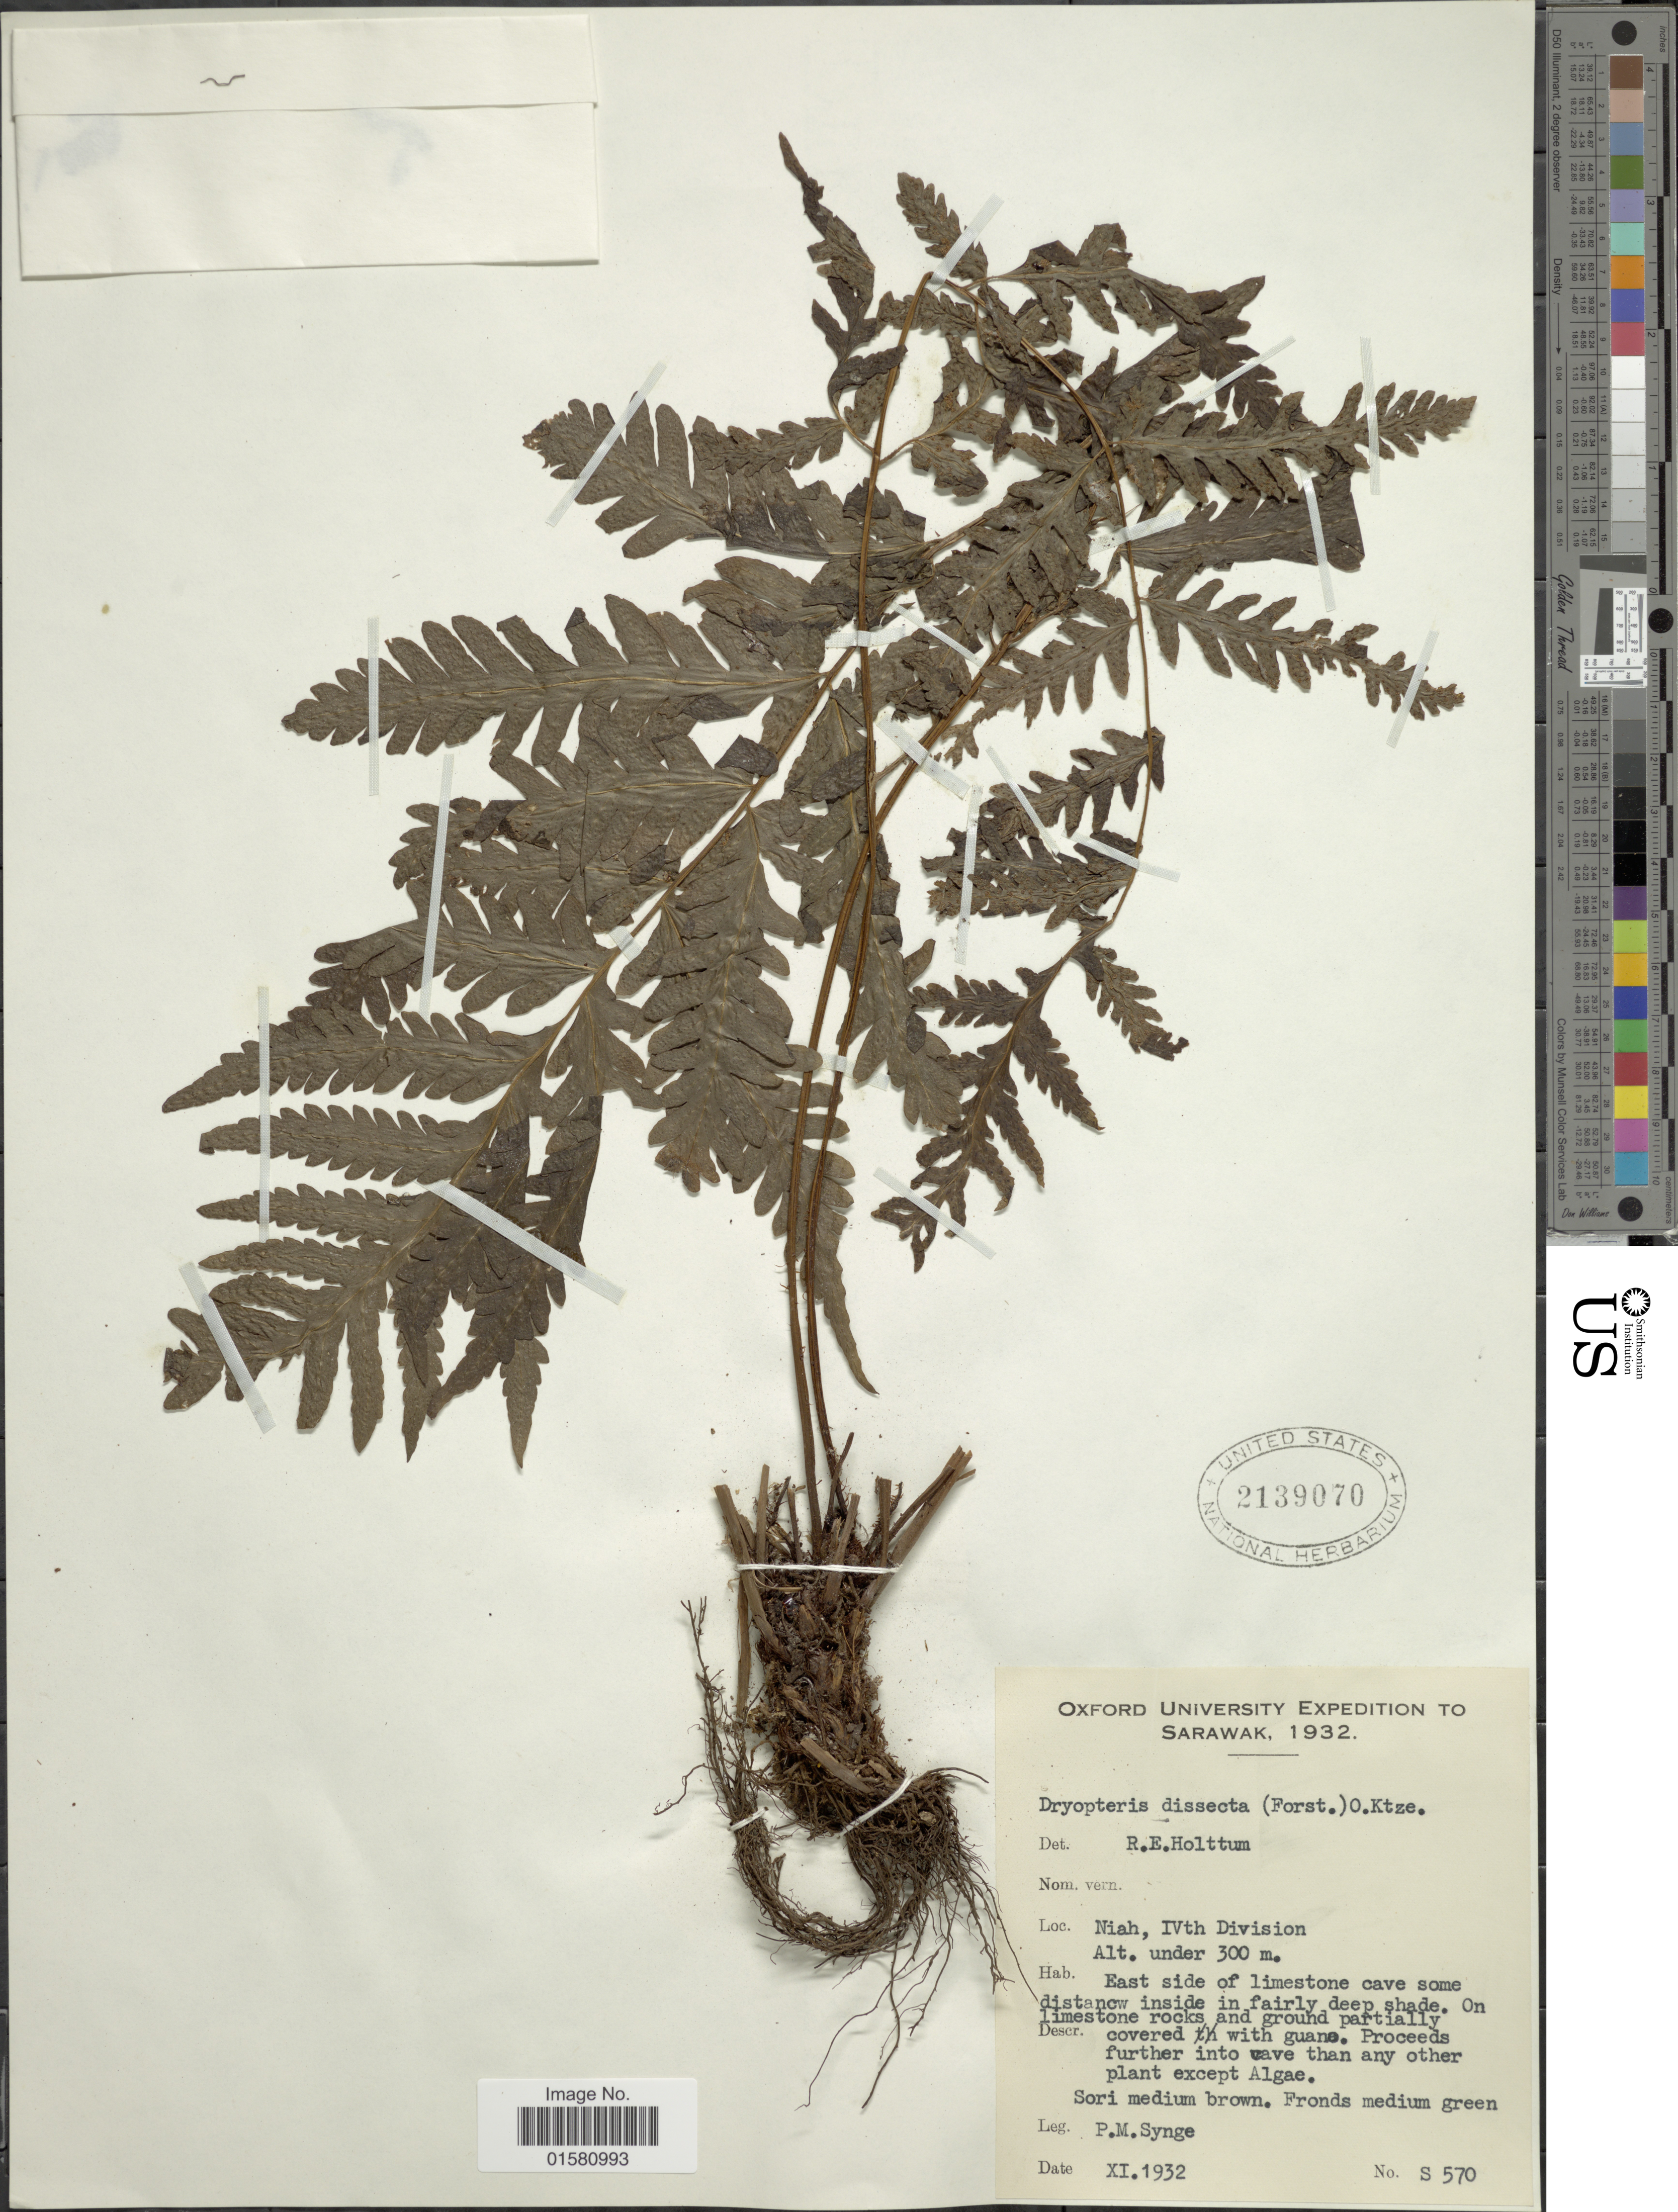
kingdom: Plantae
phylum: Tracheophyta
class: Polypodiopsida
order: Polypodiales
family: Tectariaceae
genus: Tectaria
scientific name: Tectaria dissecta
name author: (G. Forst.) Lellinger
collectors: P. Synge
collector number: S 570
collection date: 1932-11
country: Malaysia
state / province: Sarawak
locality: East side of limestone cave som distanow inside in fairly deep shade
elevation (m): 300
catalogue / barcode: US 2139070